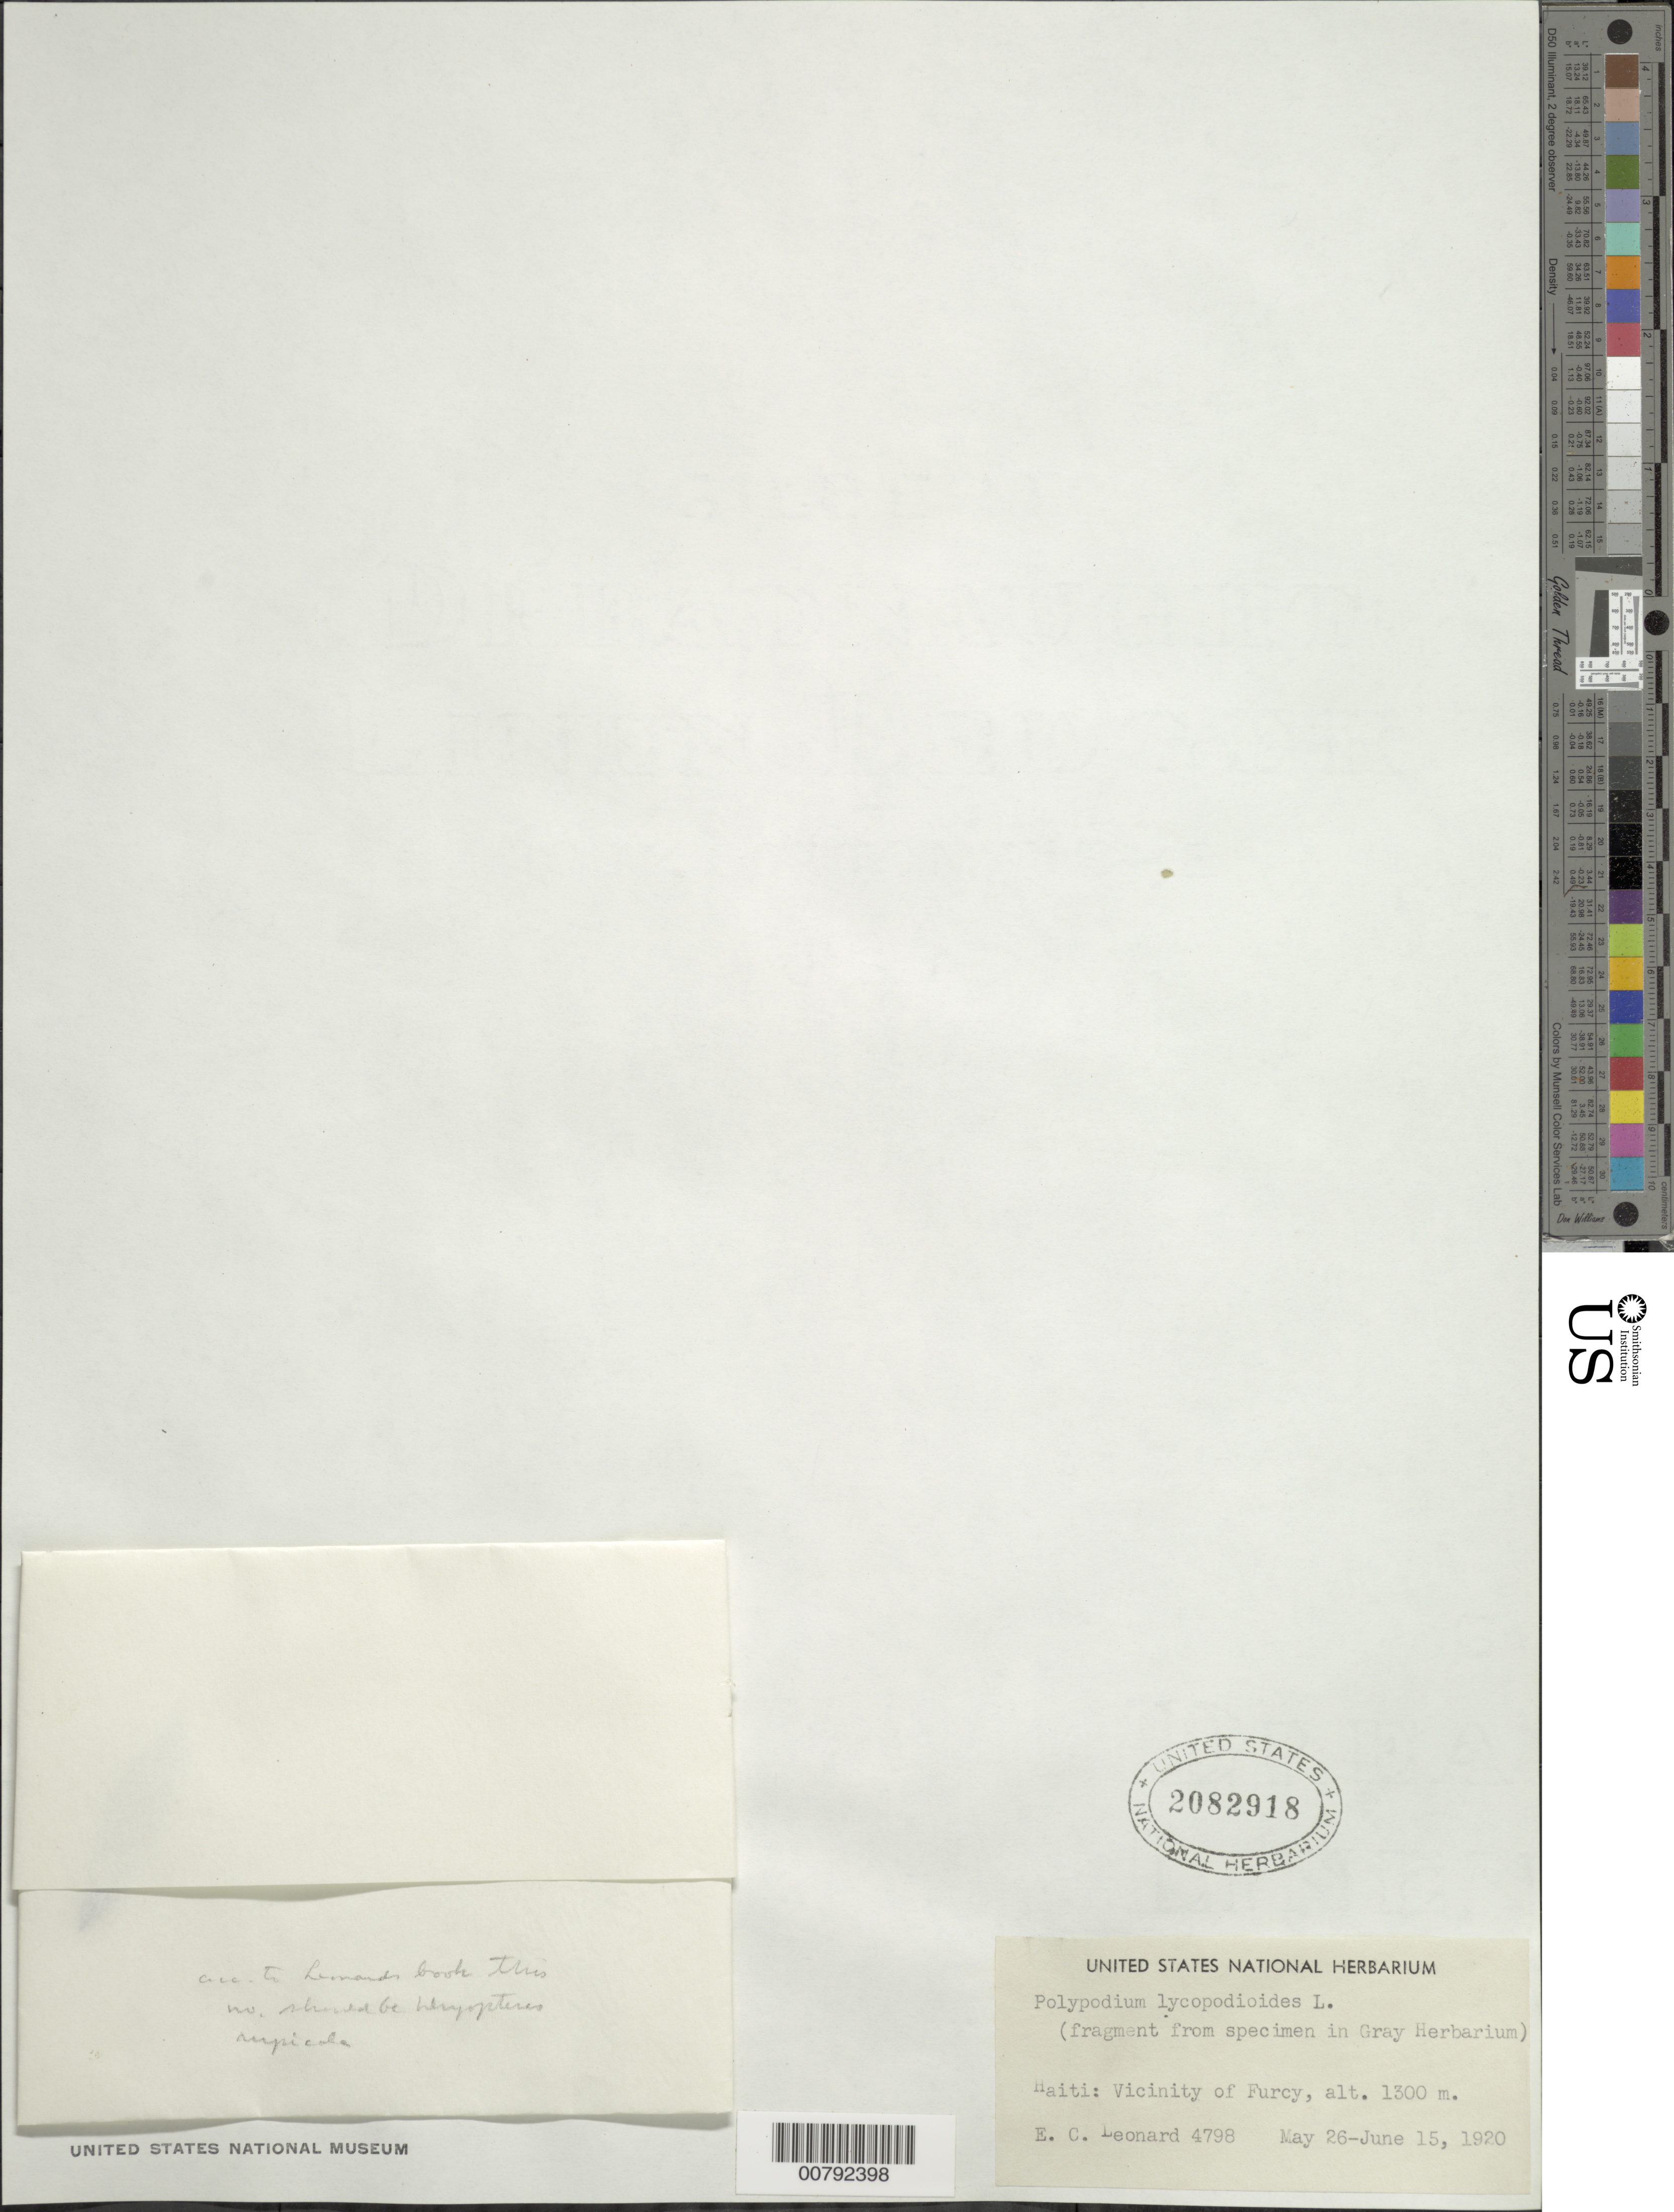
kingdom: Plantae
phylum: Tracheophyta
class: Polypodiopsida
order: Polypodiales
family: Polypodiaceae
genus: Microgramma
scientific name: Microgramma lycopodioides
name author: (L.) Copel.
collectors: E. C. Leonard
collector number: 4798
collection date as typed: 26 May 1920 15 Jun 1920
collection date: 1920-05-26/1920-06-15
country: Haiti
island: Hispaniola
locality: Furcy vicinity, Morne de Weyan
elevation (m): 1300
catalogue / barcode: US 2082918